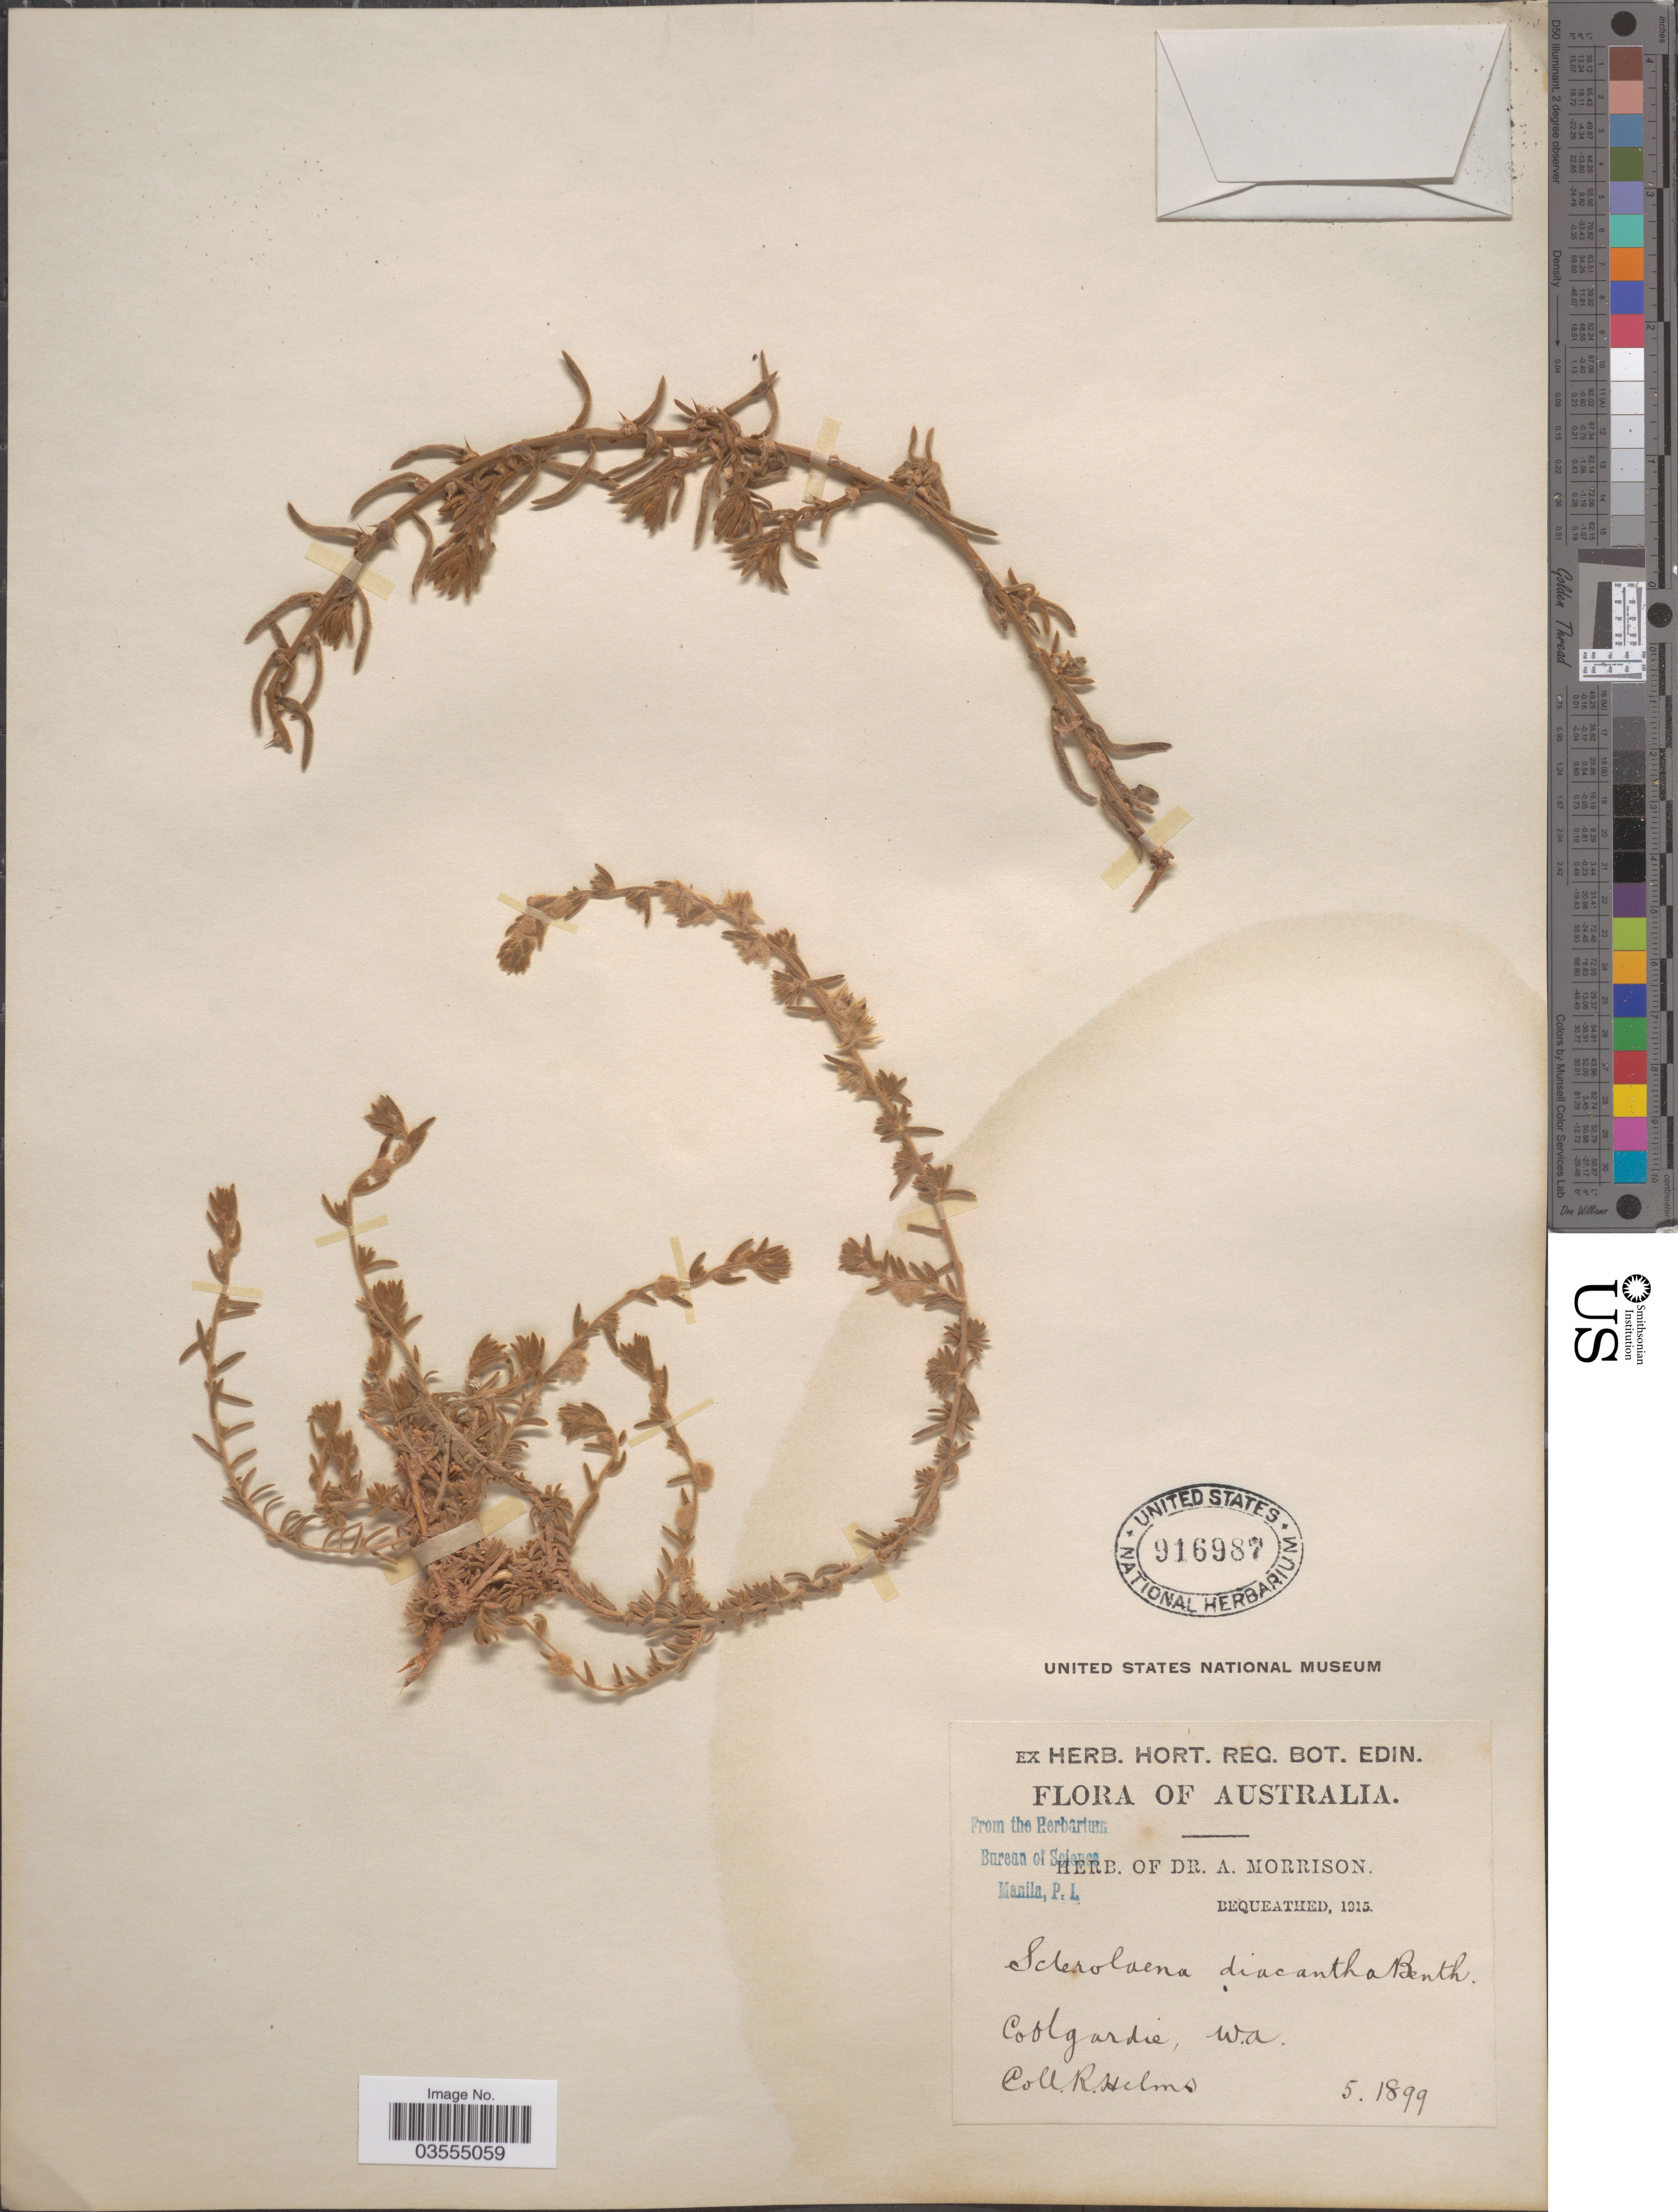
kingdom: Plantae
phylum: Tracheophyta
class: Magnoliopsida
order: Caryophyllales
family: Amaranthaceae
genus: Sclerolaena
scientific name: Sclerolaena diacantha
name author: (Nees) Benth.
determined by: Curry, S.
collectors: R. Helms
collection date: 1899-05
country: Australia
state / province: Western Australia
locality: Coolgardie.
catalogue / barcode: US 916987